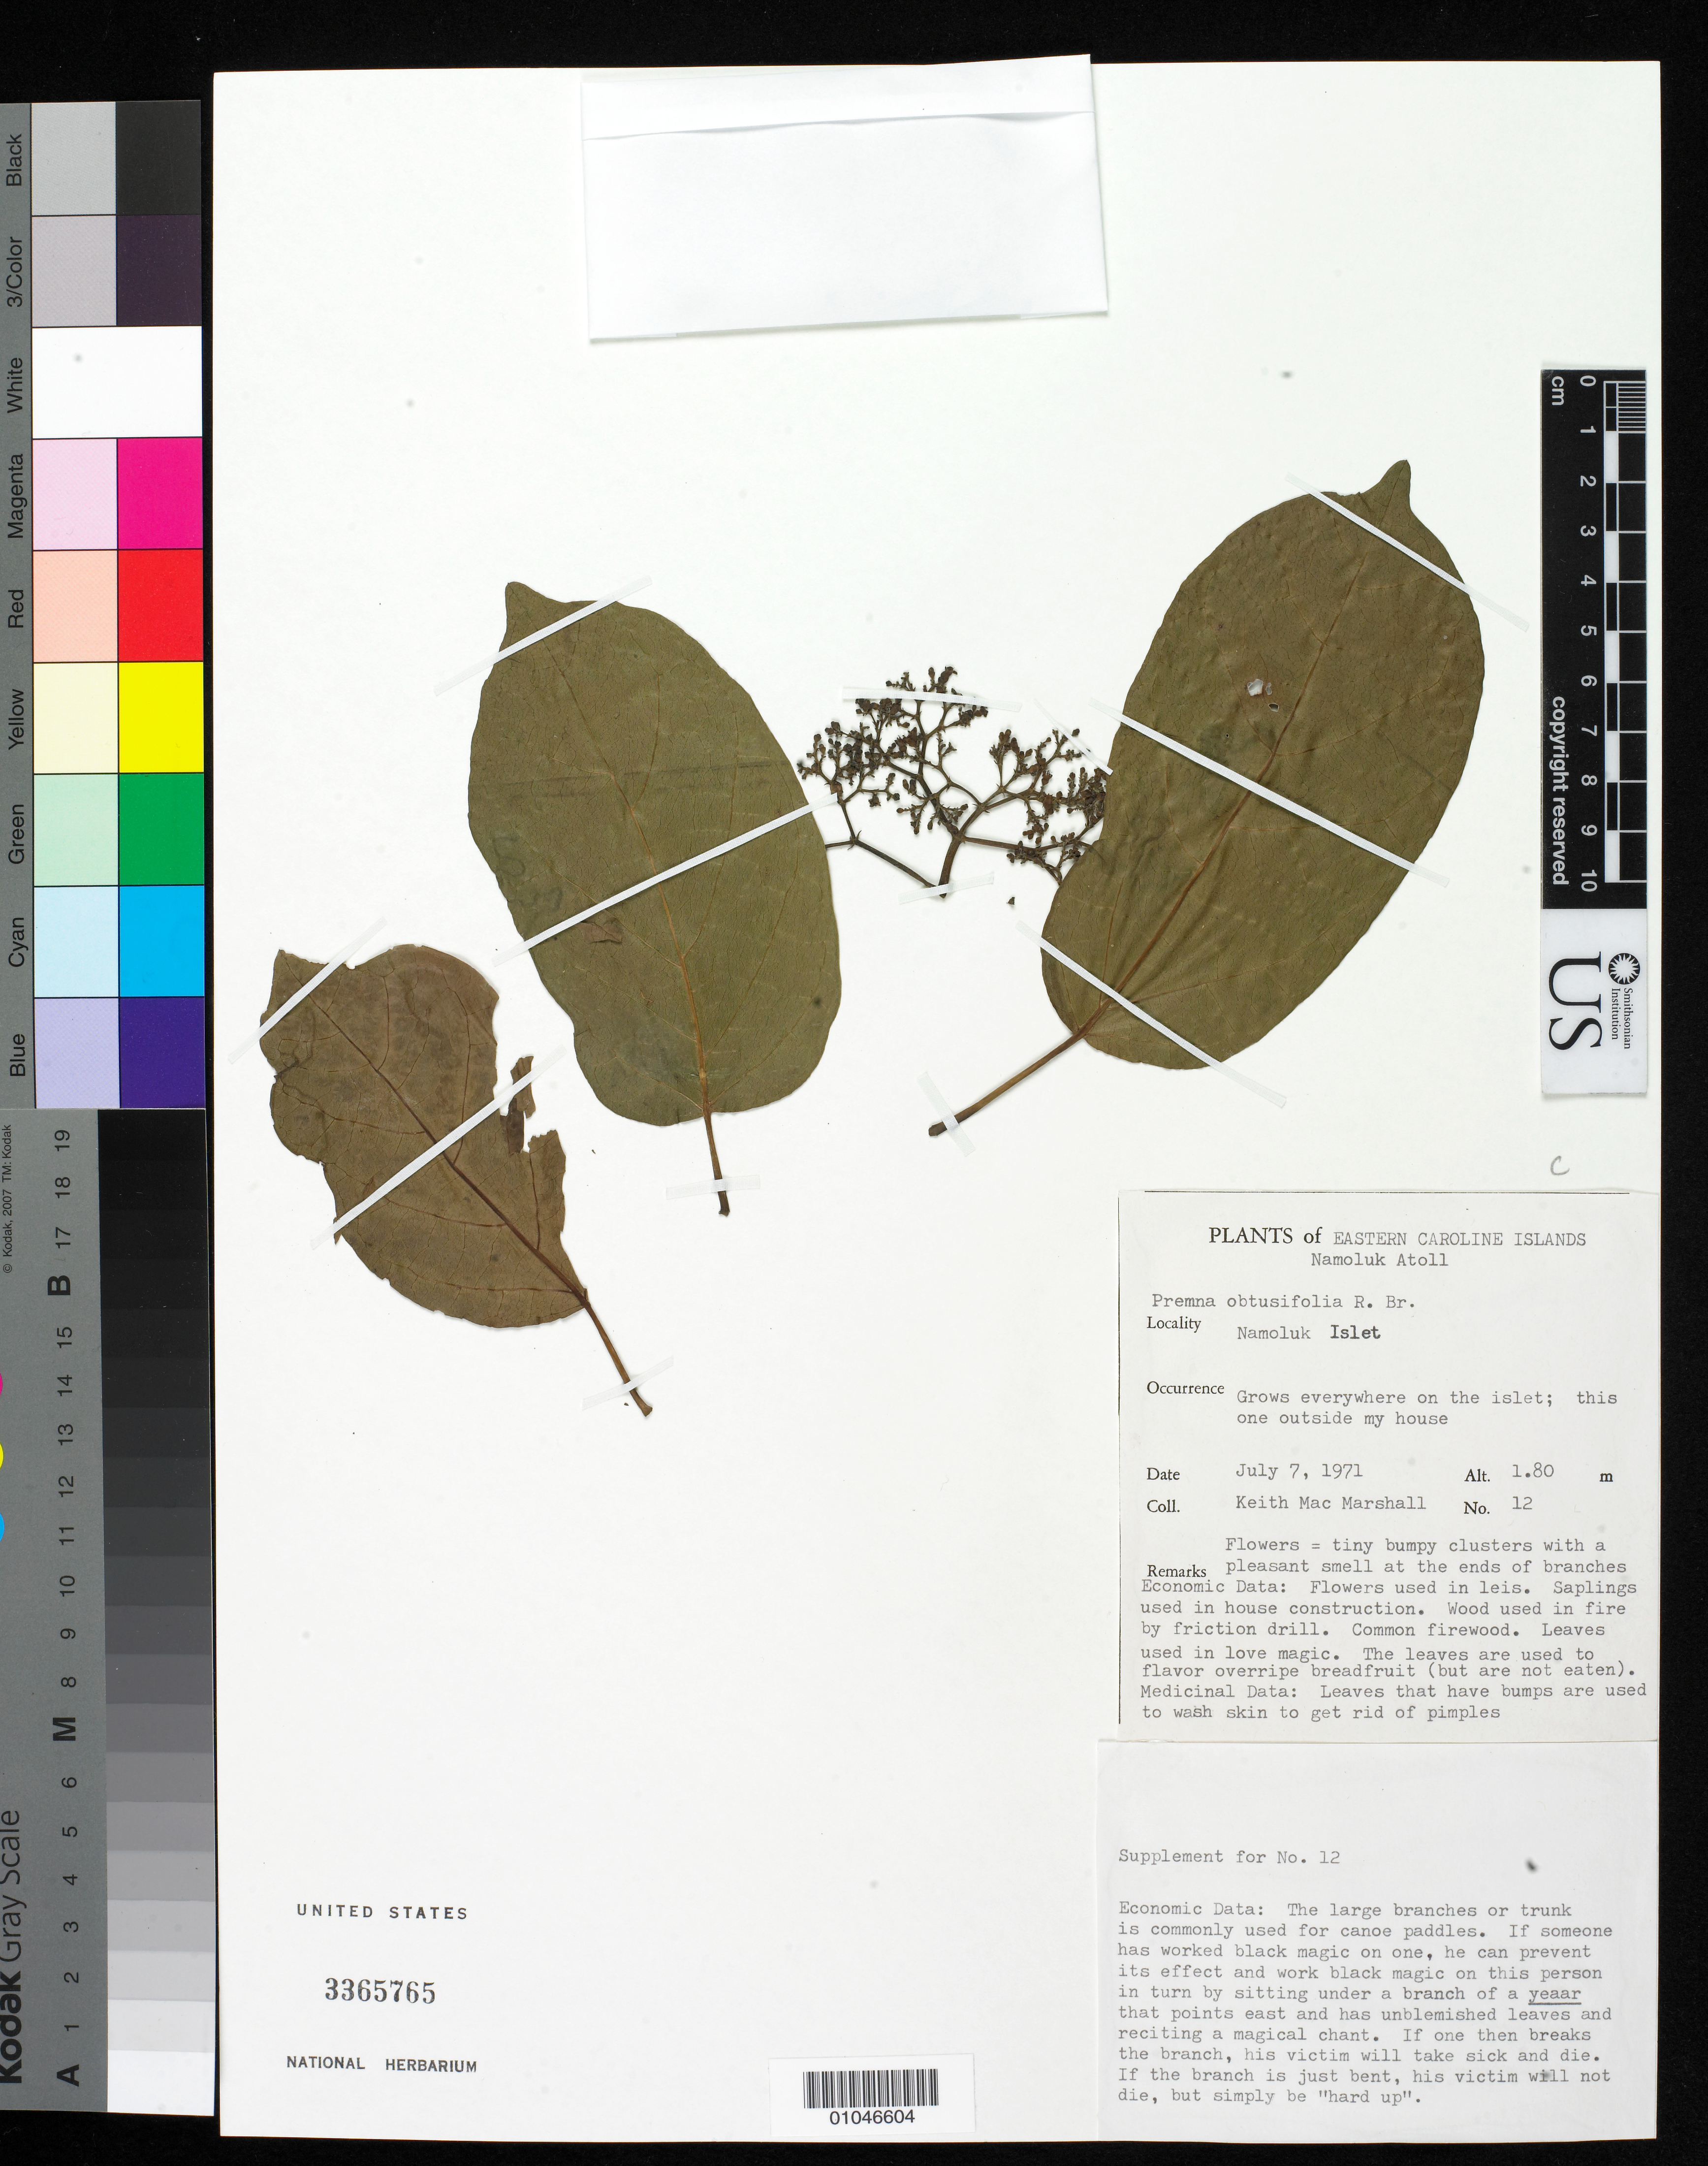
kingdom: Plantae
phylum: Tracheophyta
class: Magnoliopsida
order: Lamiales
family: Lamiaceae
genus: Premna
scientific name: Premna obtusifolia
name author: R. Br.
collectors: K. M. Marshall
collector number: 12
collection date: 1971-07-07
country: Micronesia, Federated States of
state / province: Truk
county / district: Namoluk Atoll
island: Namokuk [Namoluk] Atoll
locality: This one outside my house (grows everywhere on the islet); Namoluk Islet, Namoluk Atoll, Eastern Caroline Islands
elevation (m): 1.8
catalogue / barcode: US 3365765